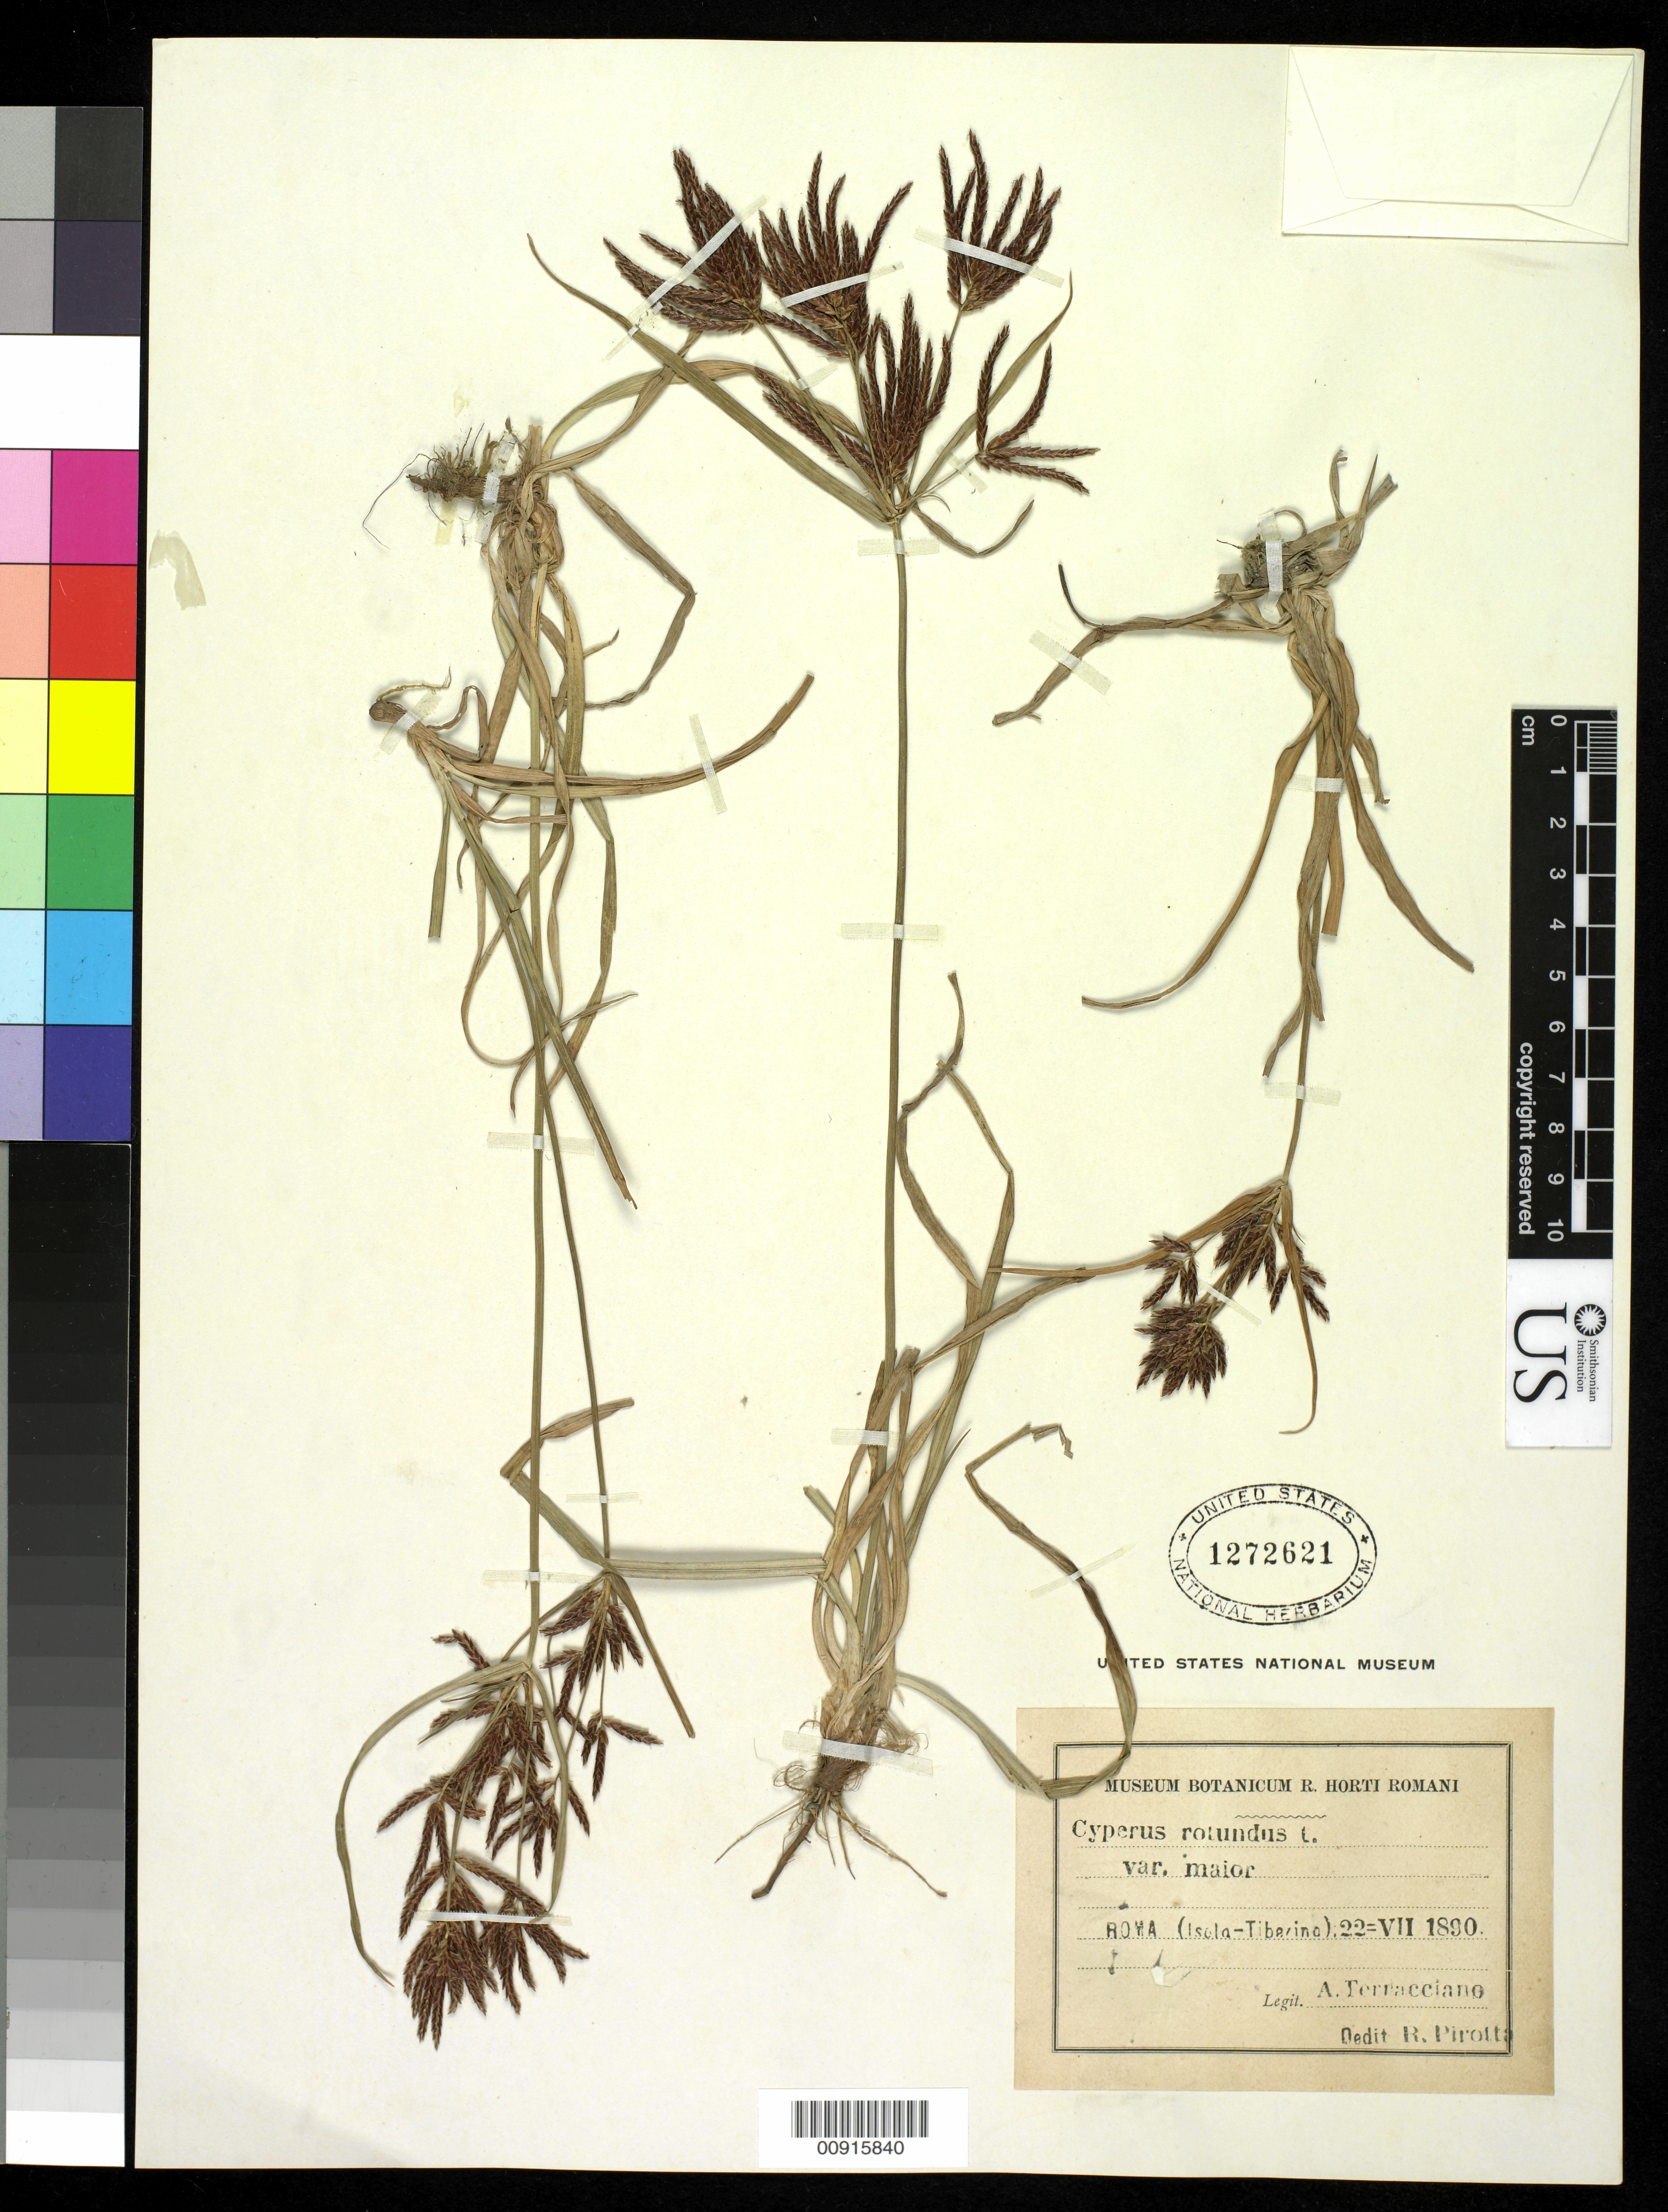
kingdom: Plantae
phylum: Tracheophyta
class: Liliopsida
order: Poales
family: Cyperaceae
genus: Cyperus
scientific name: Cyperus rotundus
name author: L.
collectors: A. Terracciano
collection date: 1890-07-22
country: Italy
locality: (Isola-Tiberino)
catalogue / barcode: US 1272621